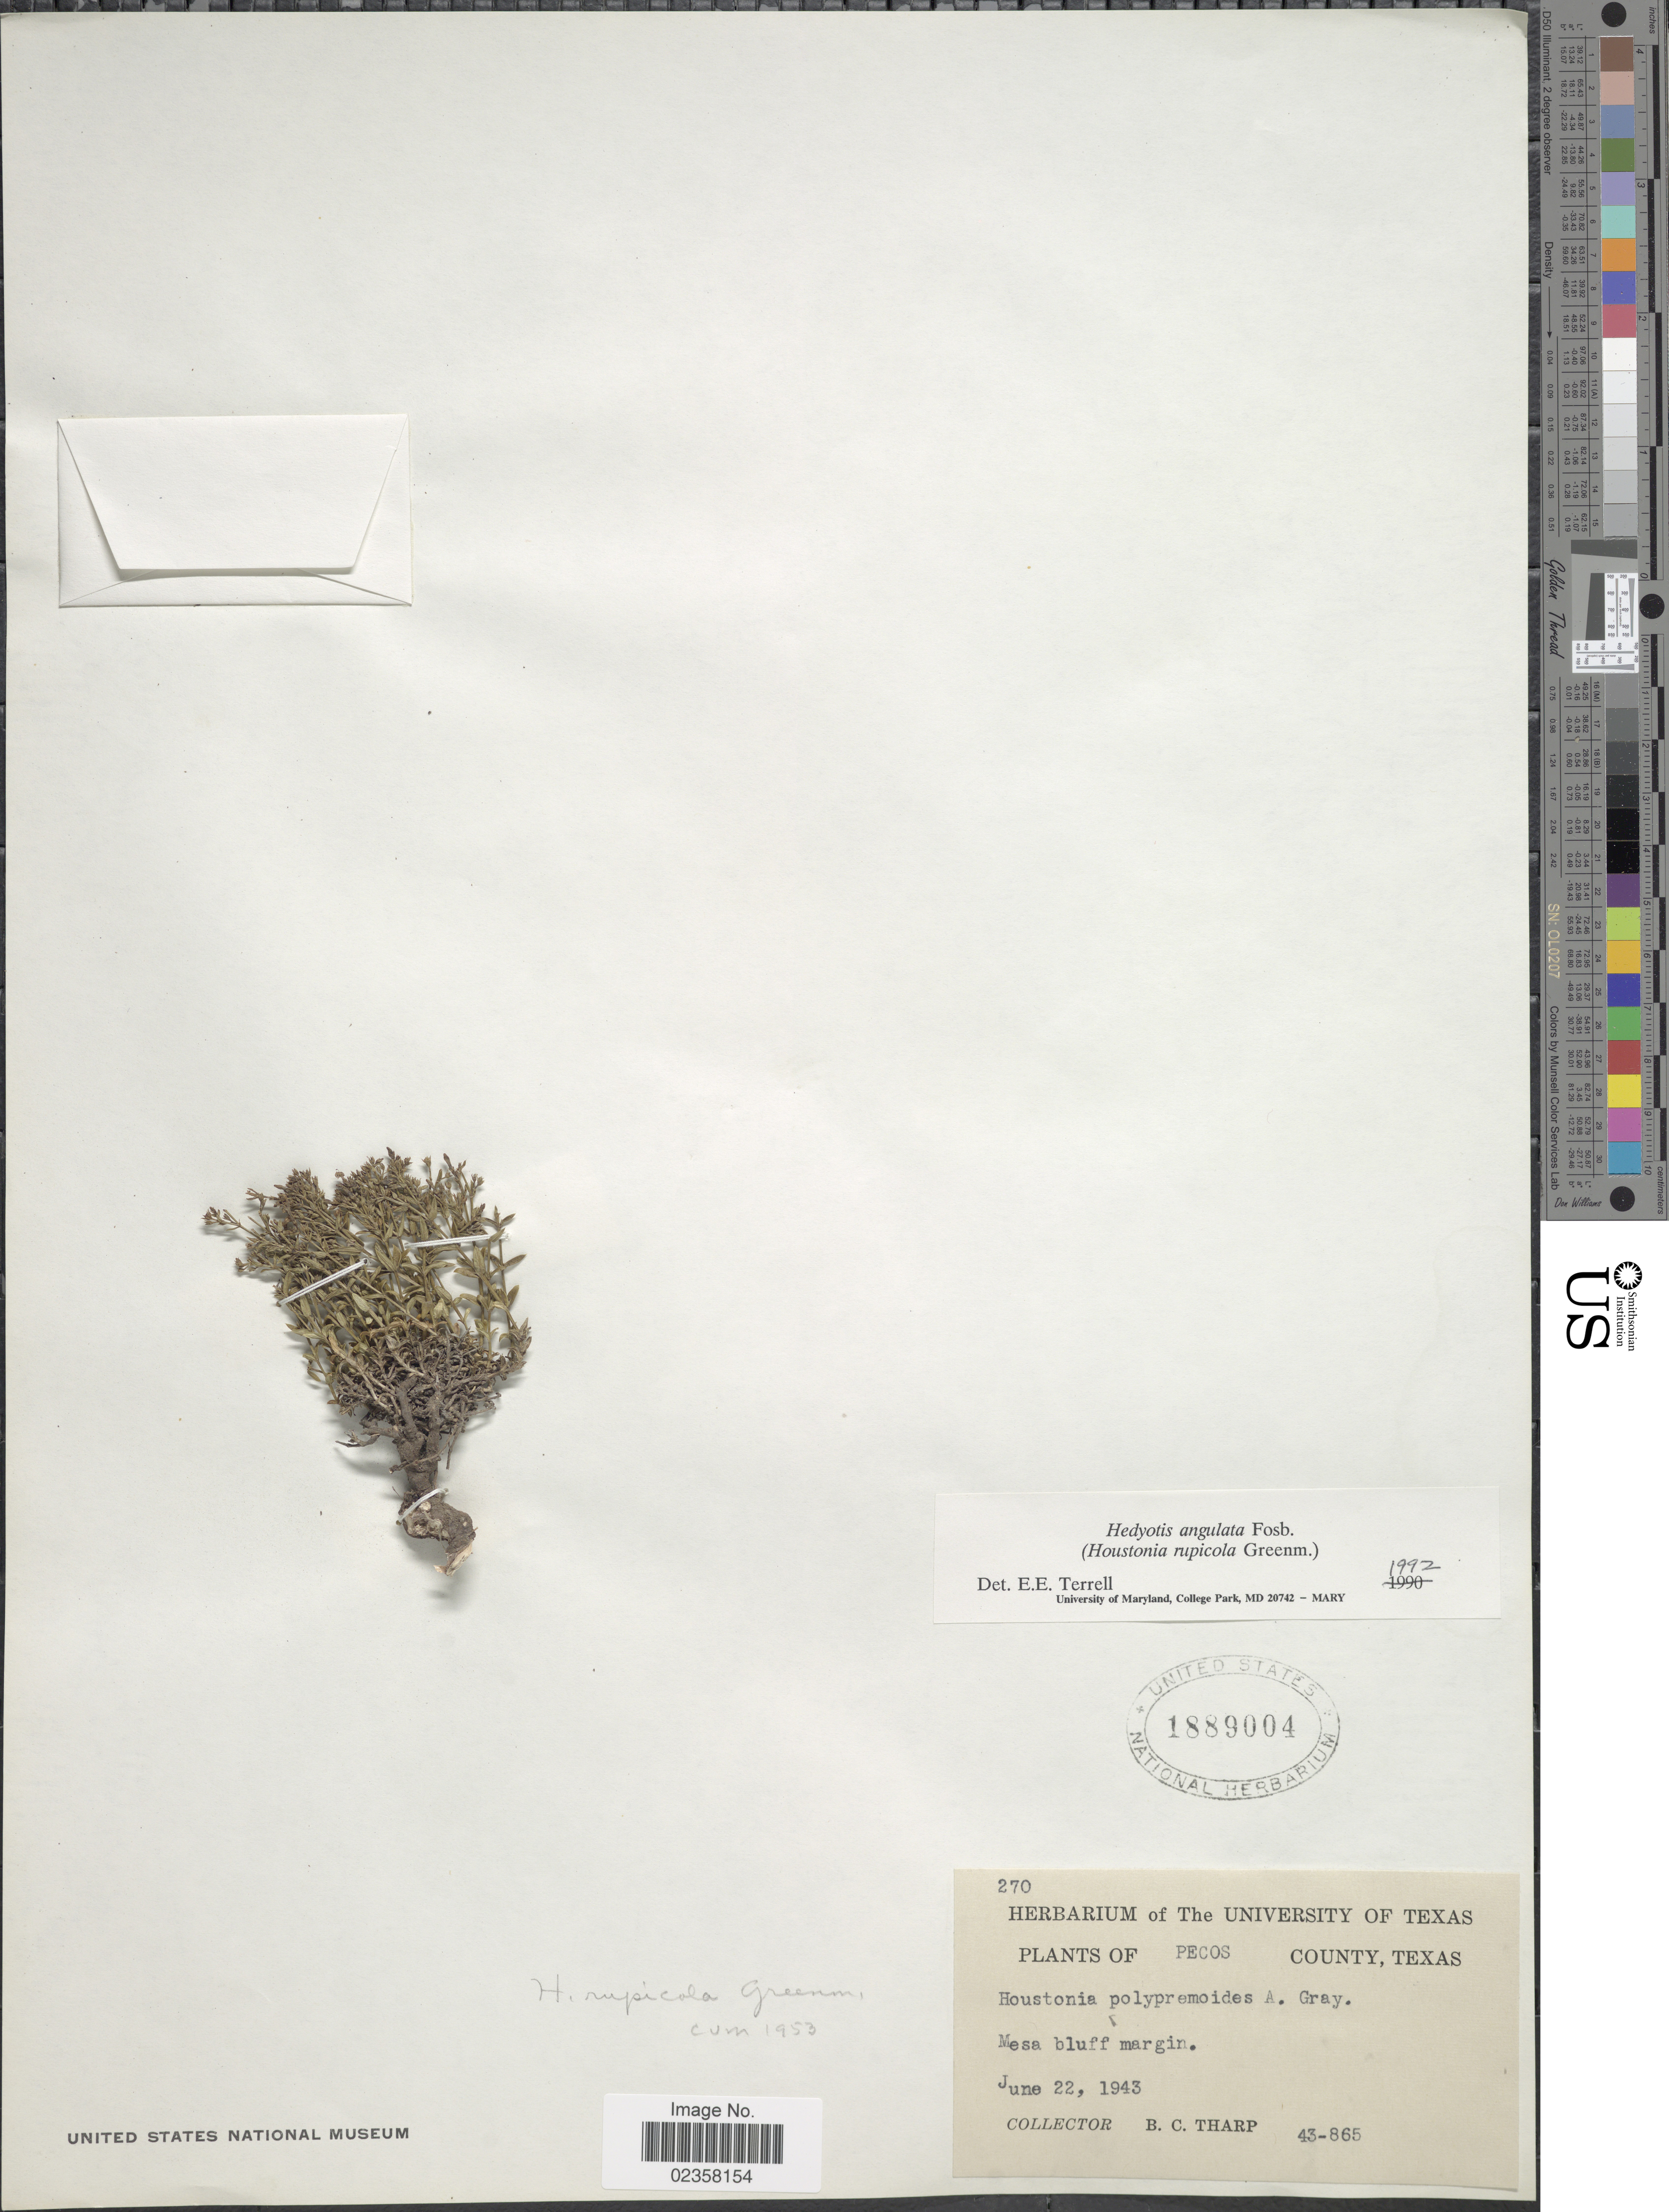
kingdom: Plantae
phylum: Tracheophyta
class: Magnoliopsida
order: Gentianales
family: Rubiaceae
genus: Houstonia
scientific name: Houstonia rupicola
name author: Greenm.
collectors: B. C. Tharp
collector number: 43-865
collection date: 1943-06-22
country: United States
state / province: Texas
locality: Pecos County, Mesa bluff margin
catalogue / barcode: US 1889004